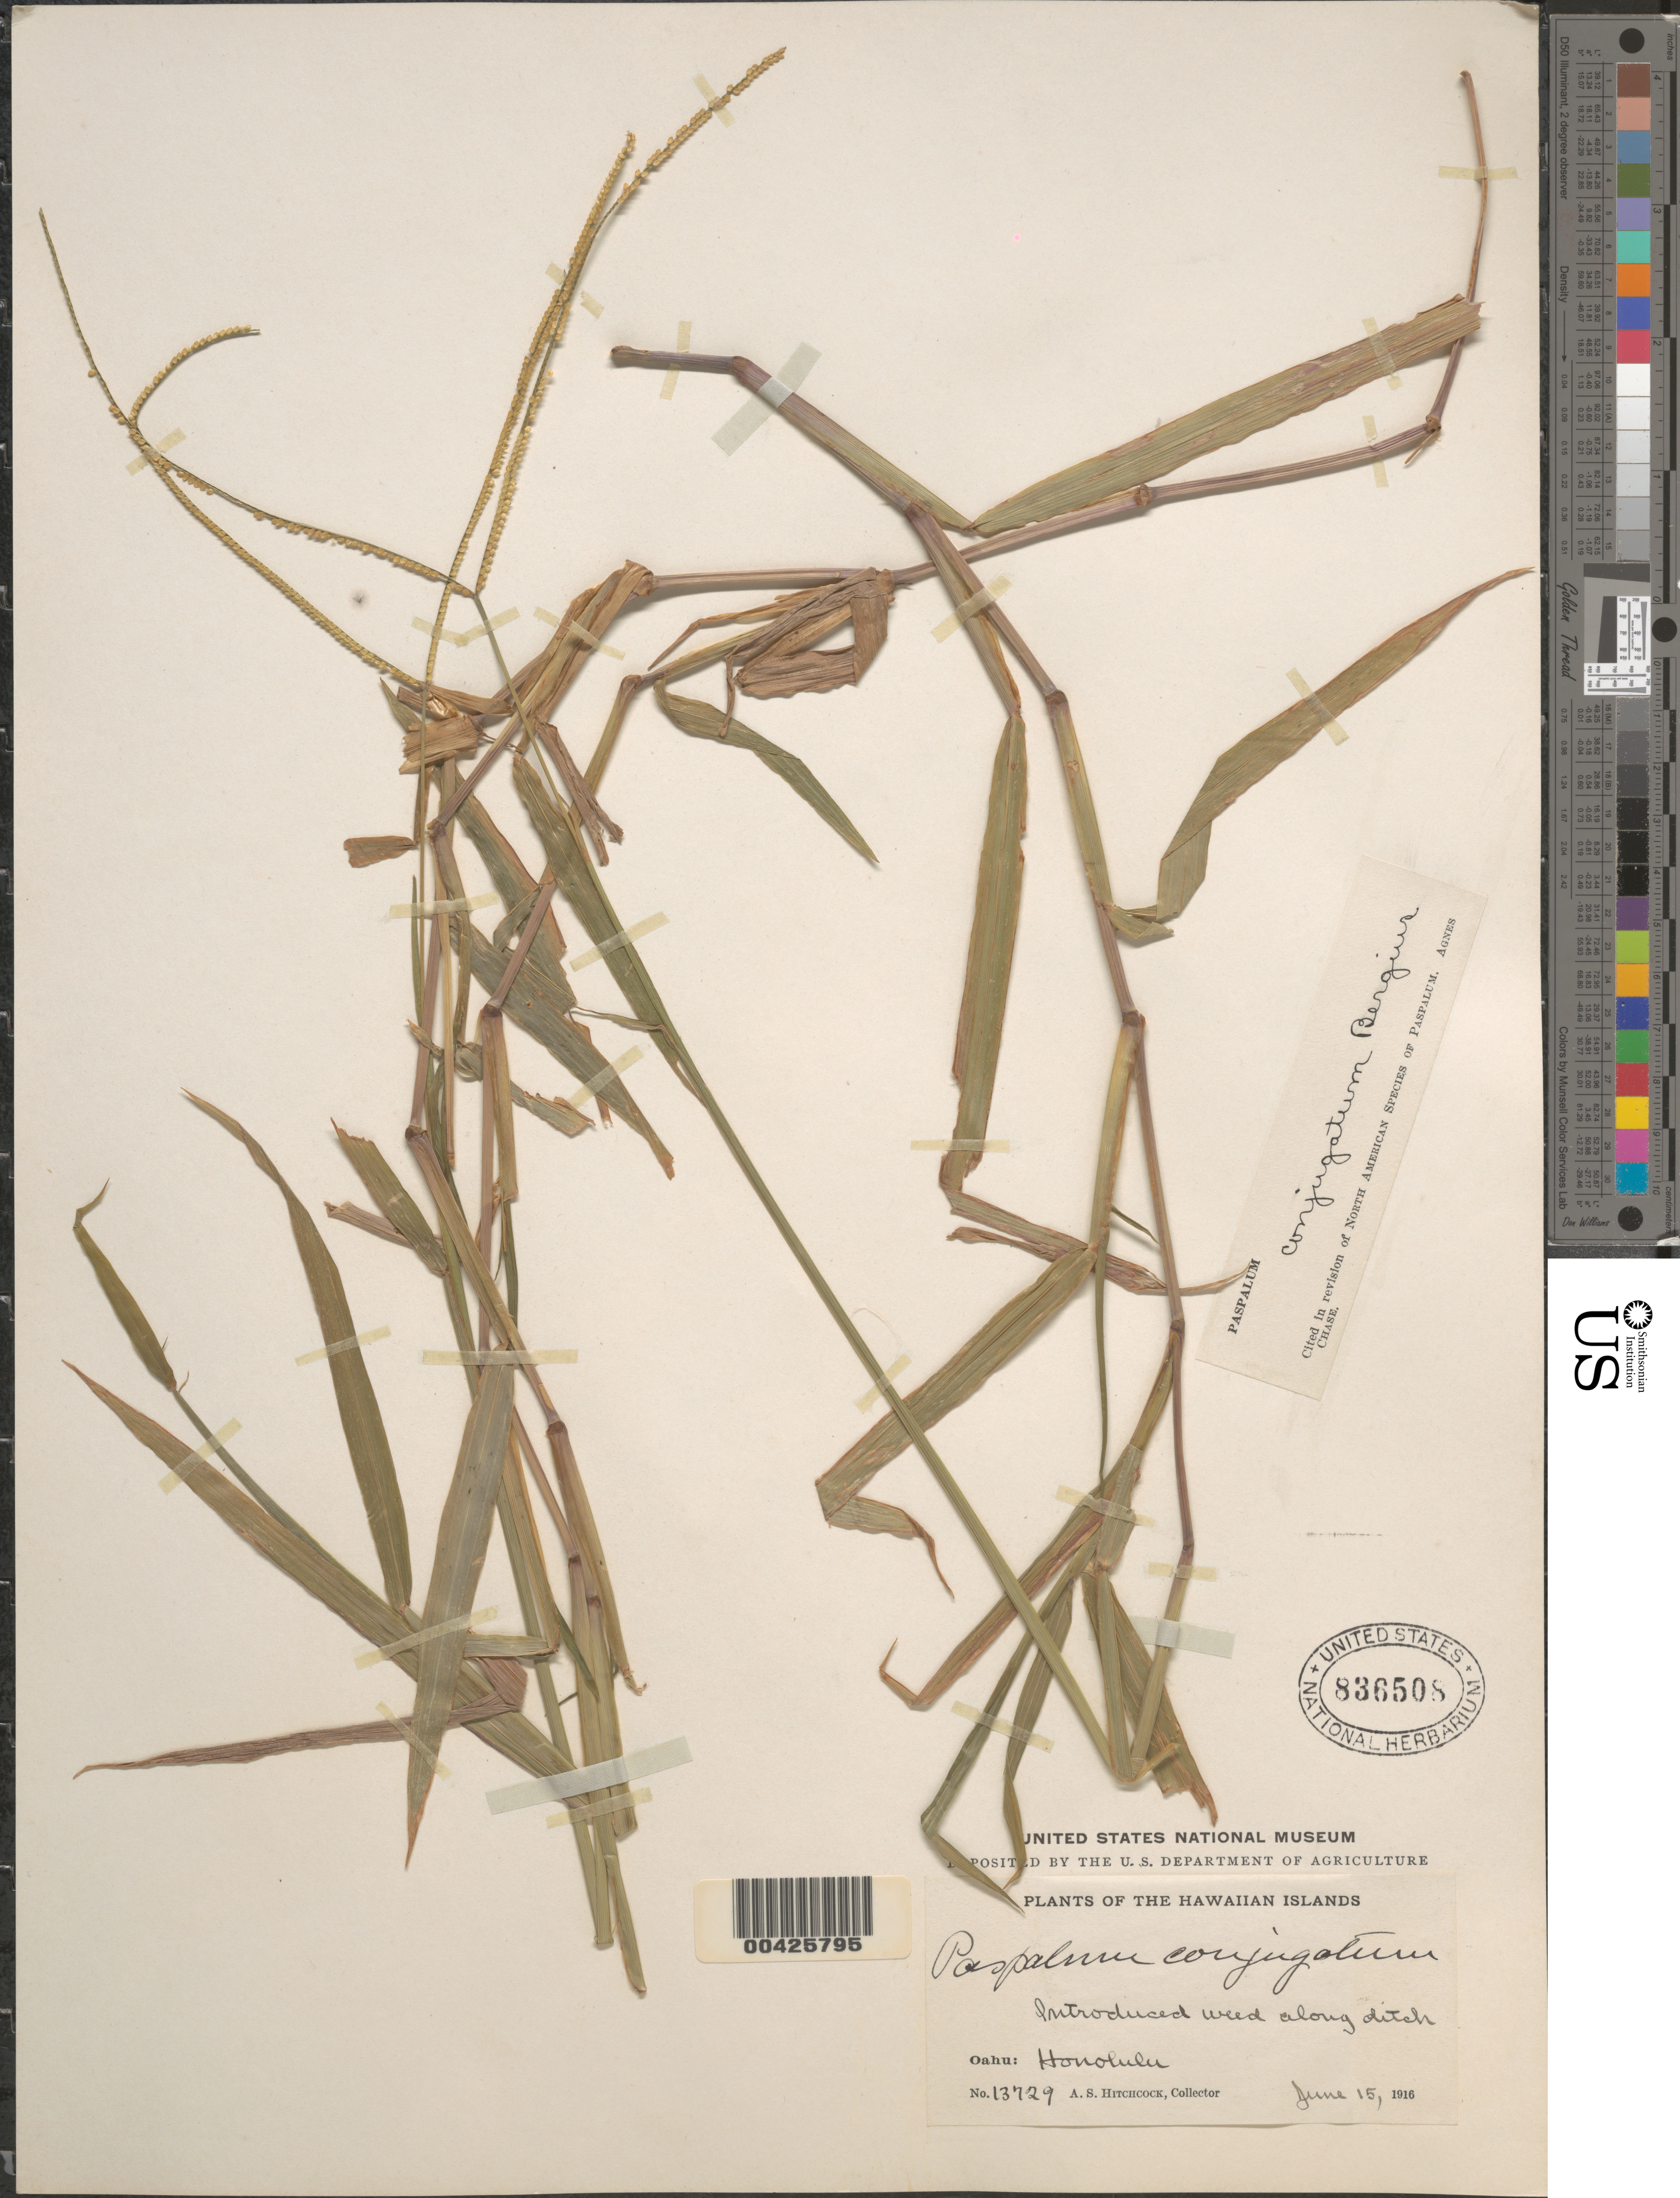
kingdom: Plantae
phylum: Tracheophyta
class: Liliopsida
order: Poales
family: Poaceae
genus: Paspalum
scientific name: Paspalum conjugatum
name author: P.J. Bergius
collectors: A. S. Hitchcock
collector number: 13729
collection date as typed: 15 Jun 1916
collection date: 1916-06-15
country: United States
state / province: Hawaii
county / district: Honolulu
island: Oahu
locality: Honolulu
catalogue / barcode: US 836508